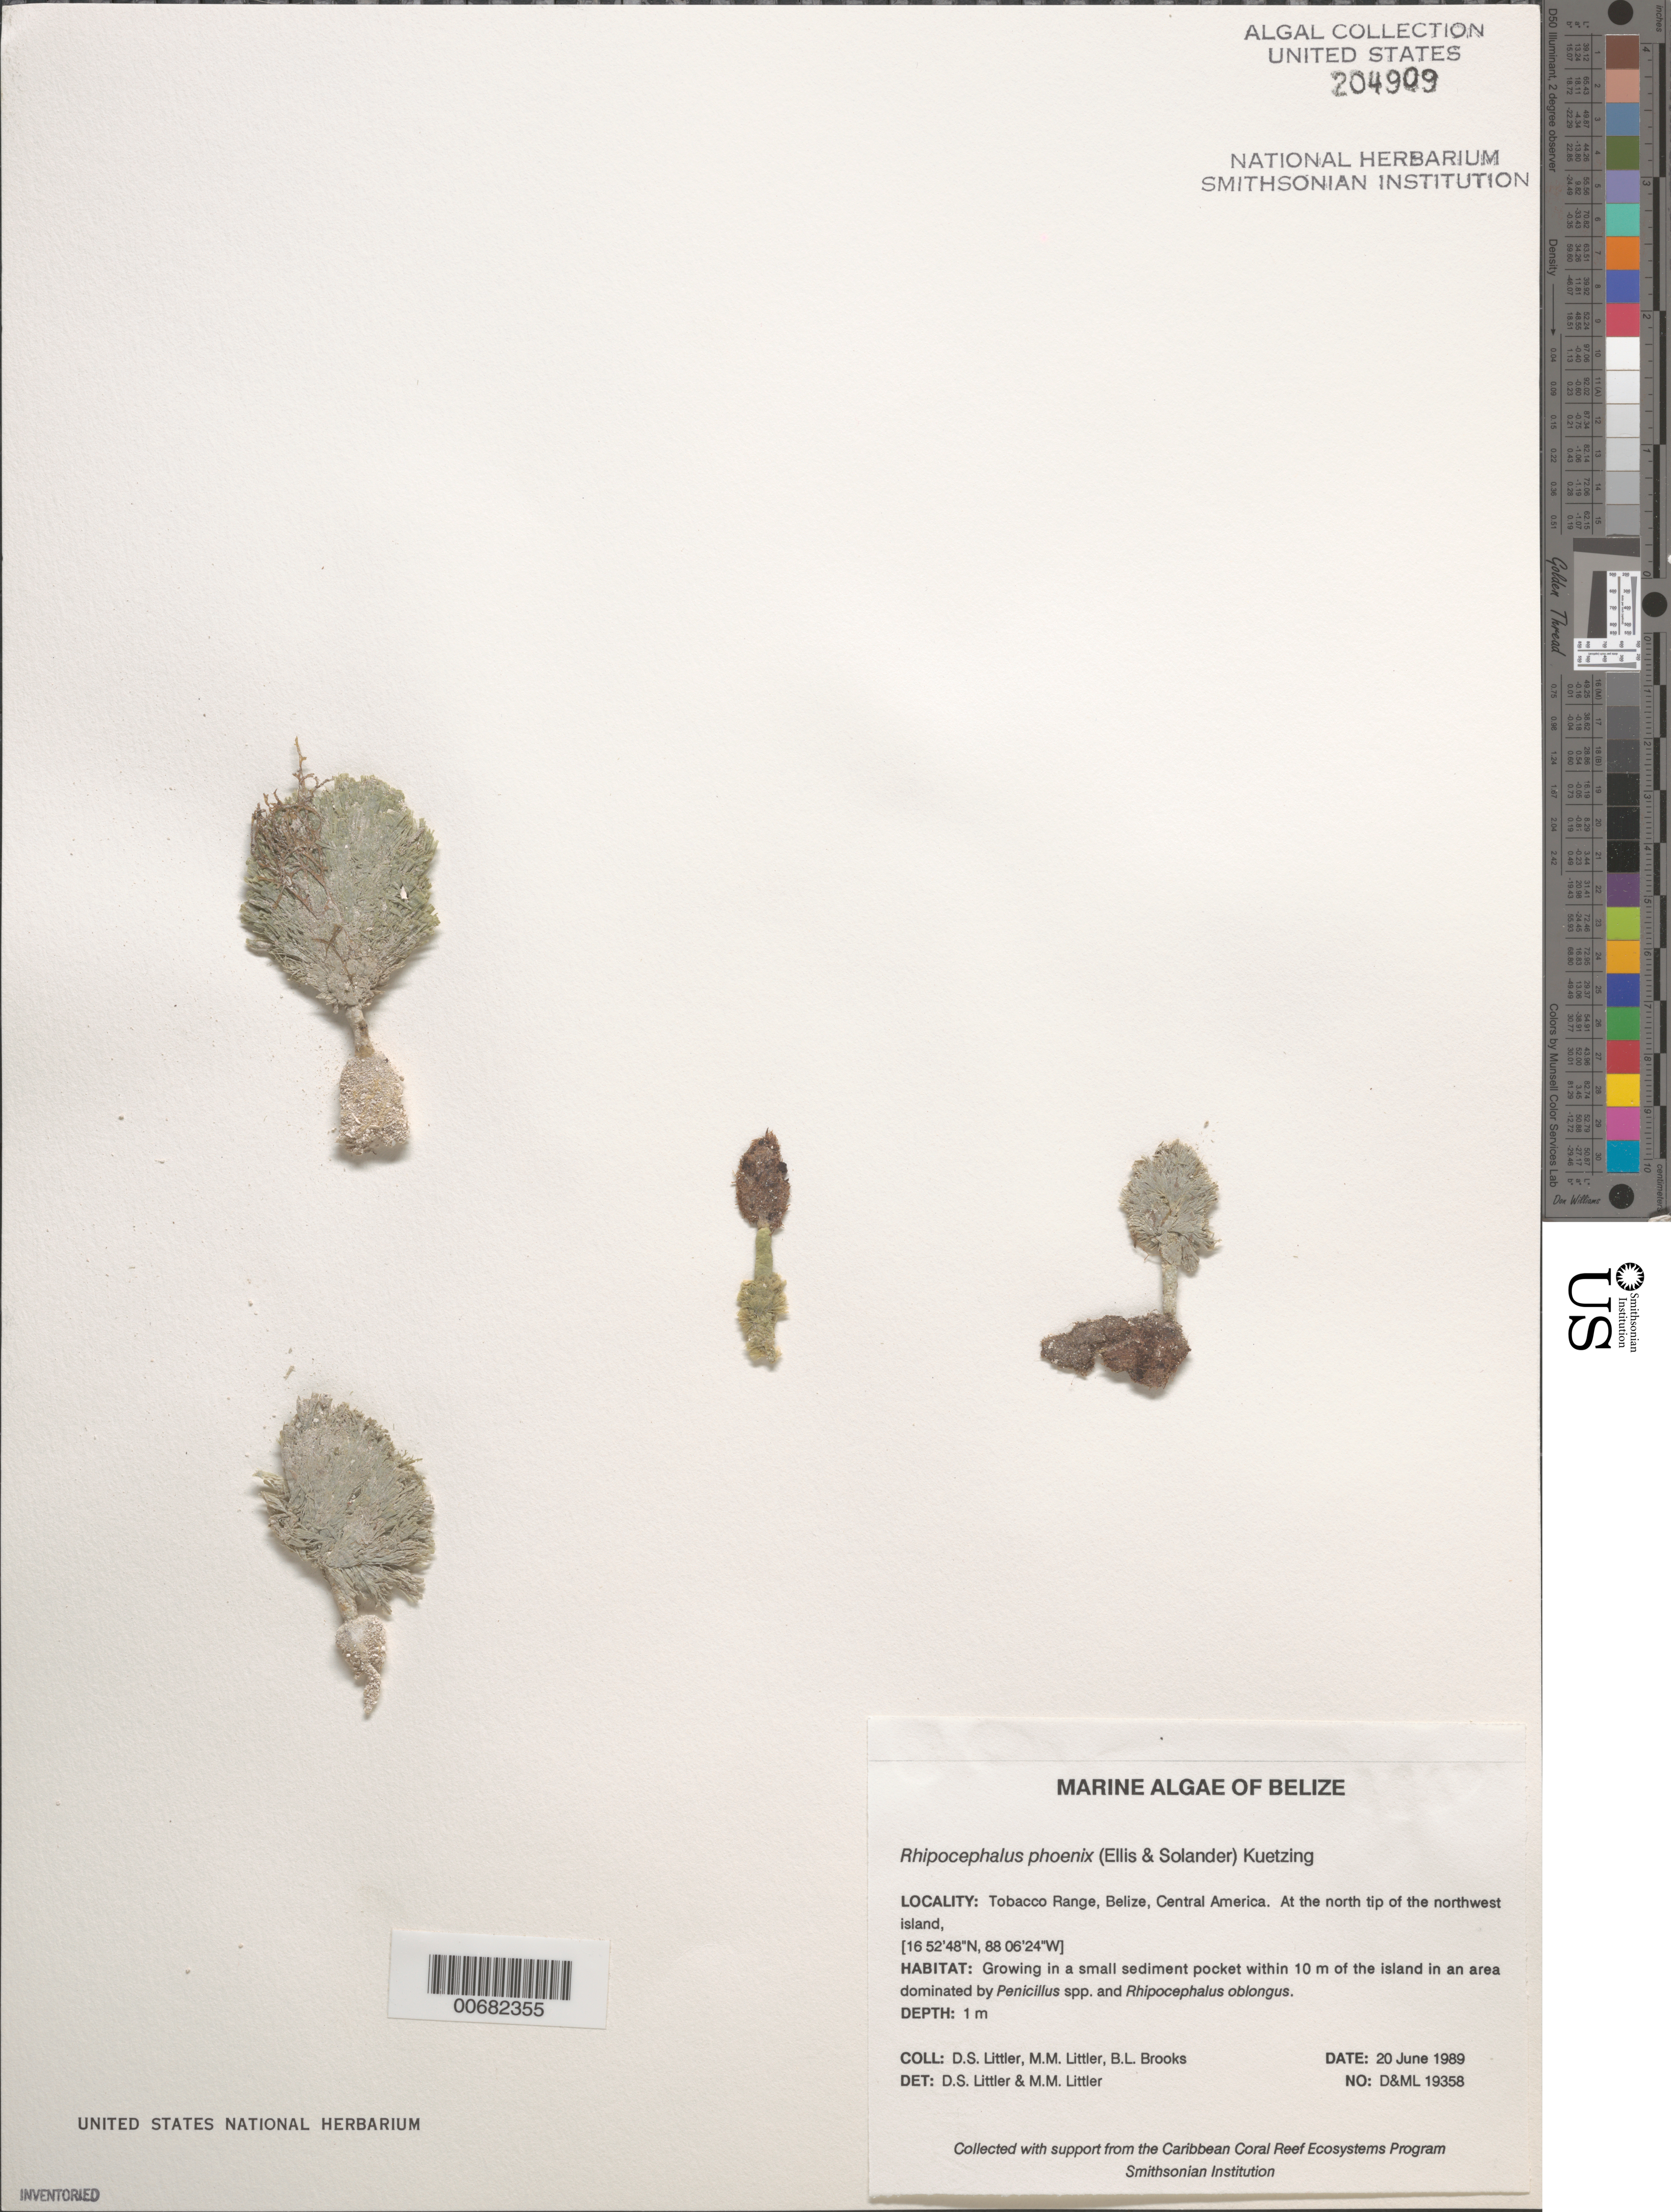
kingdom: Plantae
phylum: Chlorophyta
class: Ulvophyceae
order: Bryopsidales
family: Udoteaceae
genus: Rhipocephalus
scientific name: Rhipocephalus phoenix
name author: (J. Ellis & Sol.) Kütz.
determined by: Littler, D. S.; Littler, M. M.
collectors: D. S. Littler, M. M. Littler & B. Brooks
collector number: D&ML 19358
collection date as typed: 20 Jun 1989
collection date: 1989-06-20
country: Belize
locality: Tobacco Range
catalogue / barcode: US 204909